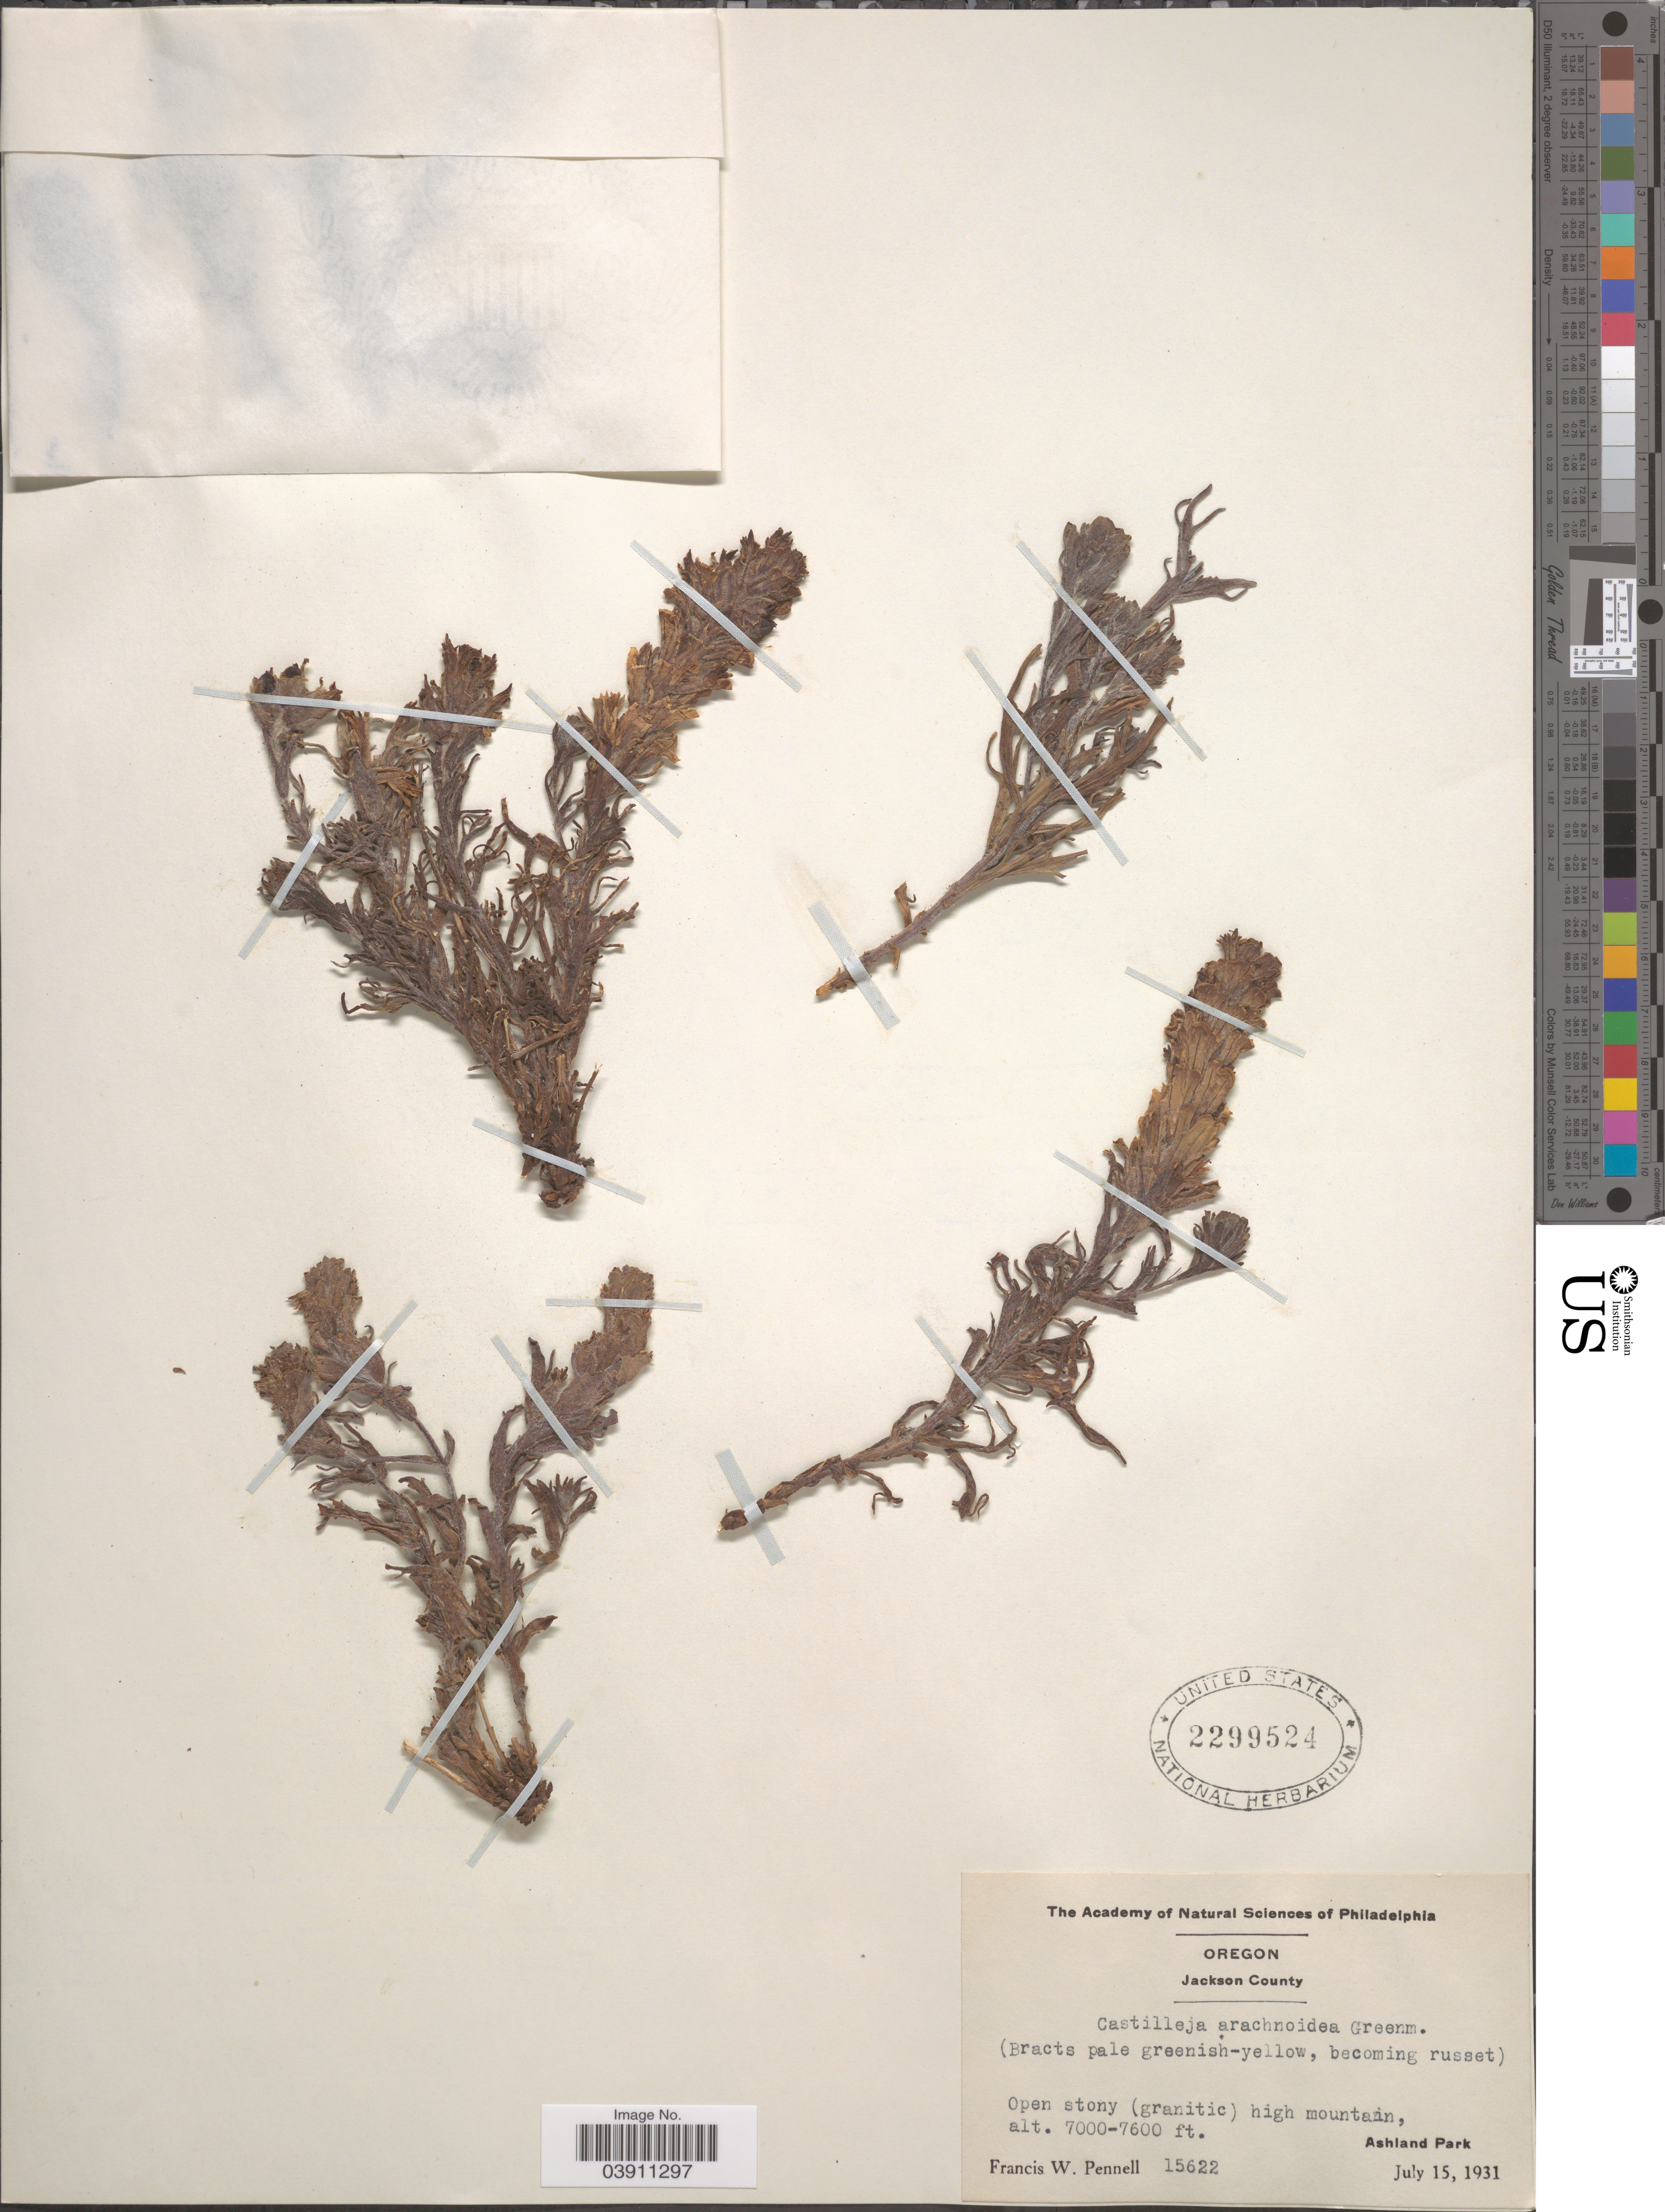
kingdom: Plantae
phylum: Tracheophyta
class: Magnoliopsida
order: Lamiales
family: Orobanchaceae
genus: Castilleja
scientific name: Castilleja arachnoidea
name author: Greenm.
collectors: F. W. Pennell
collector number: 15622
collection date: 1931-07-15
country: United States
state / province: Oregon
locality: Jackson County. Open stony (granitic) high mountain, Ashland Park.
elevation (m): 2134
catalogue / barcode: US 2299524